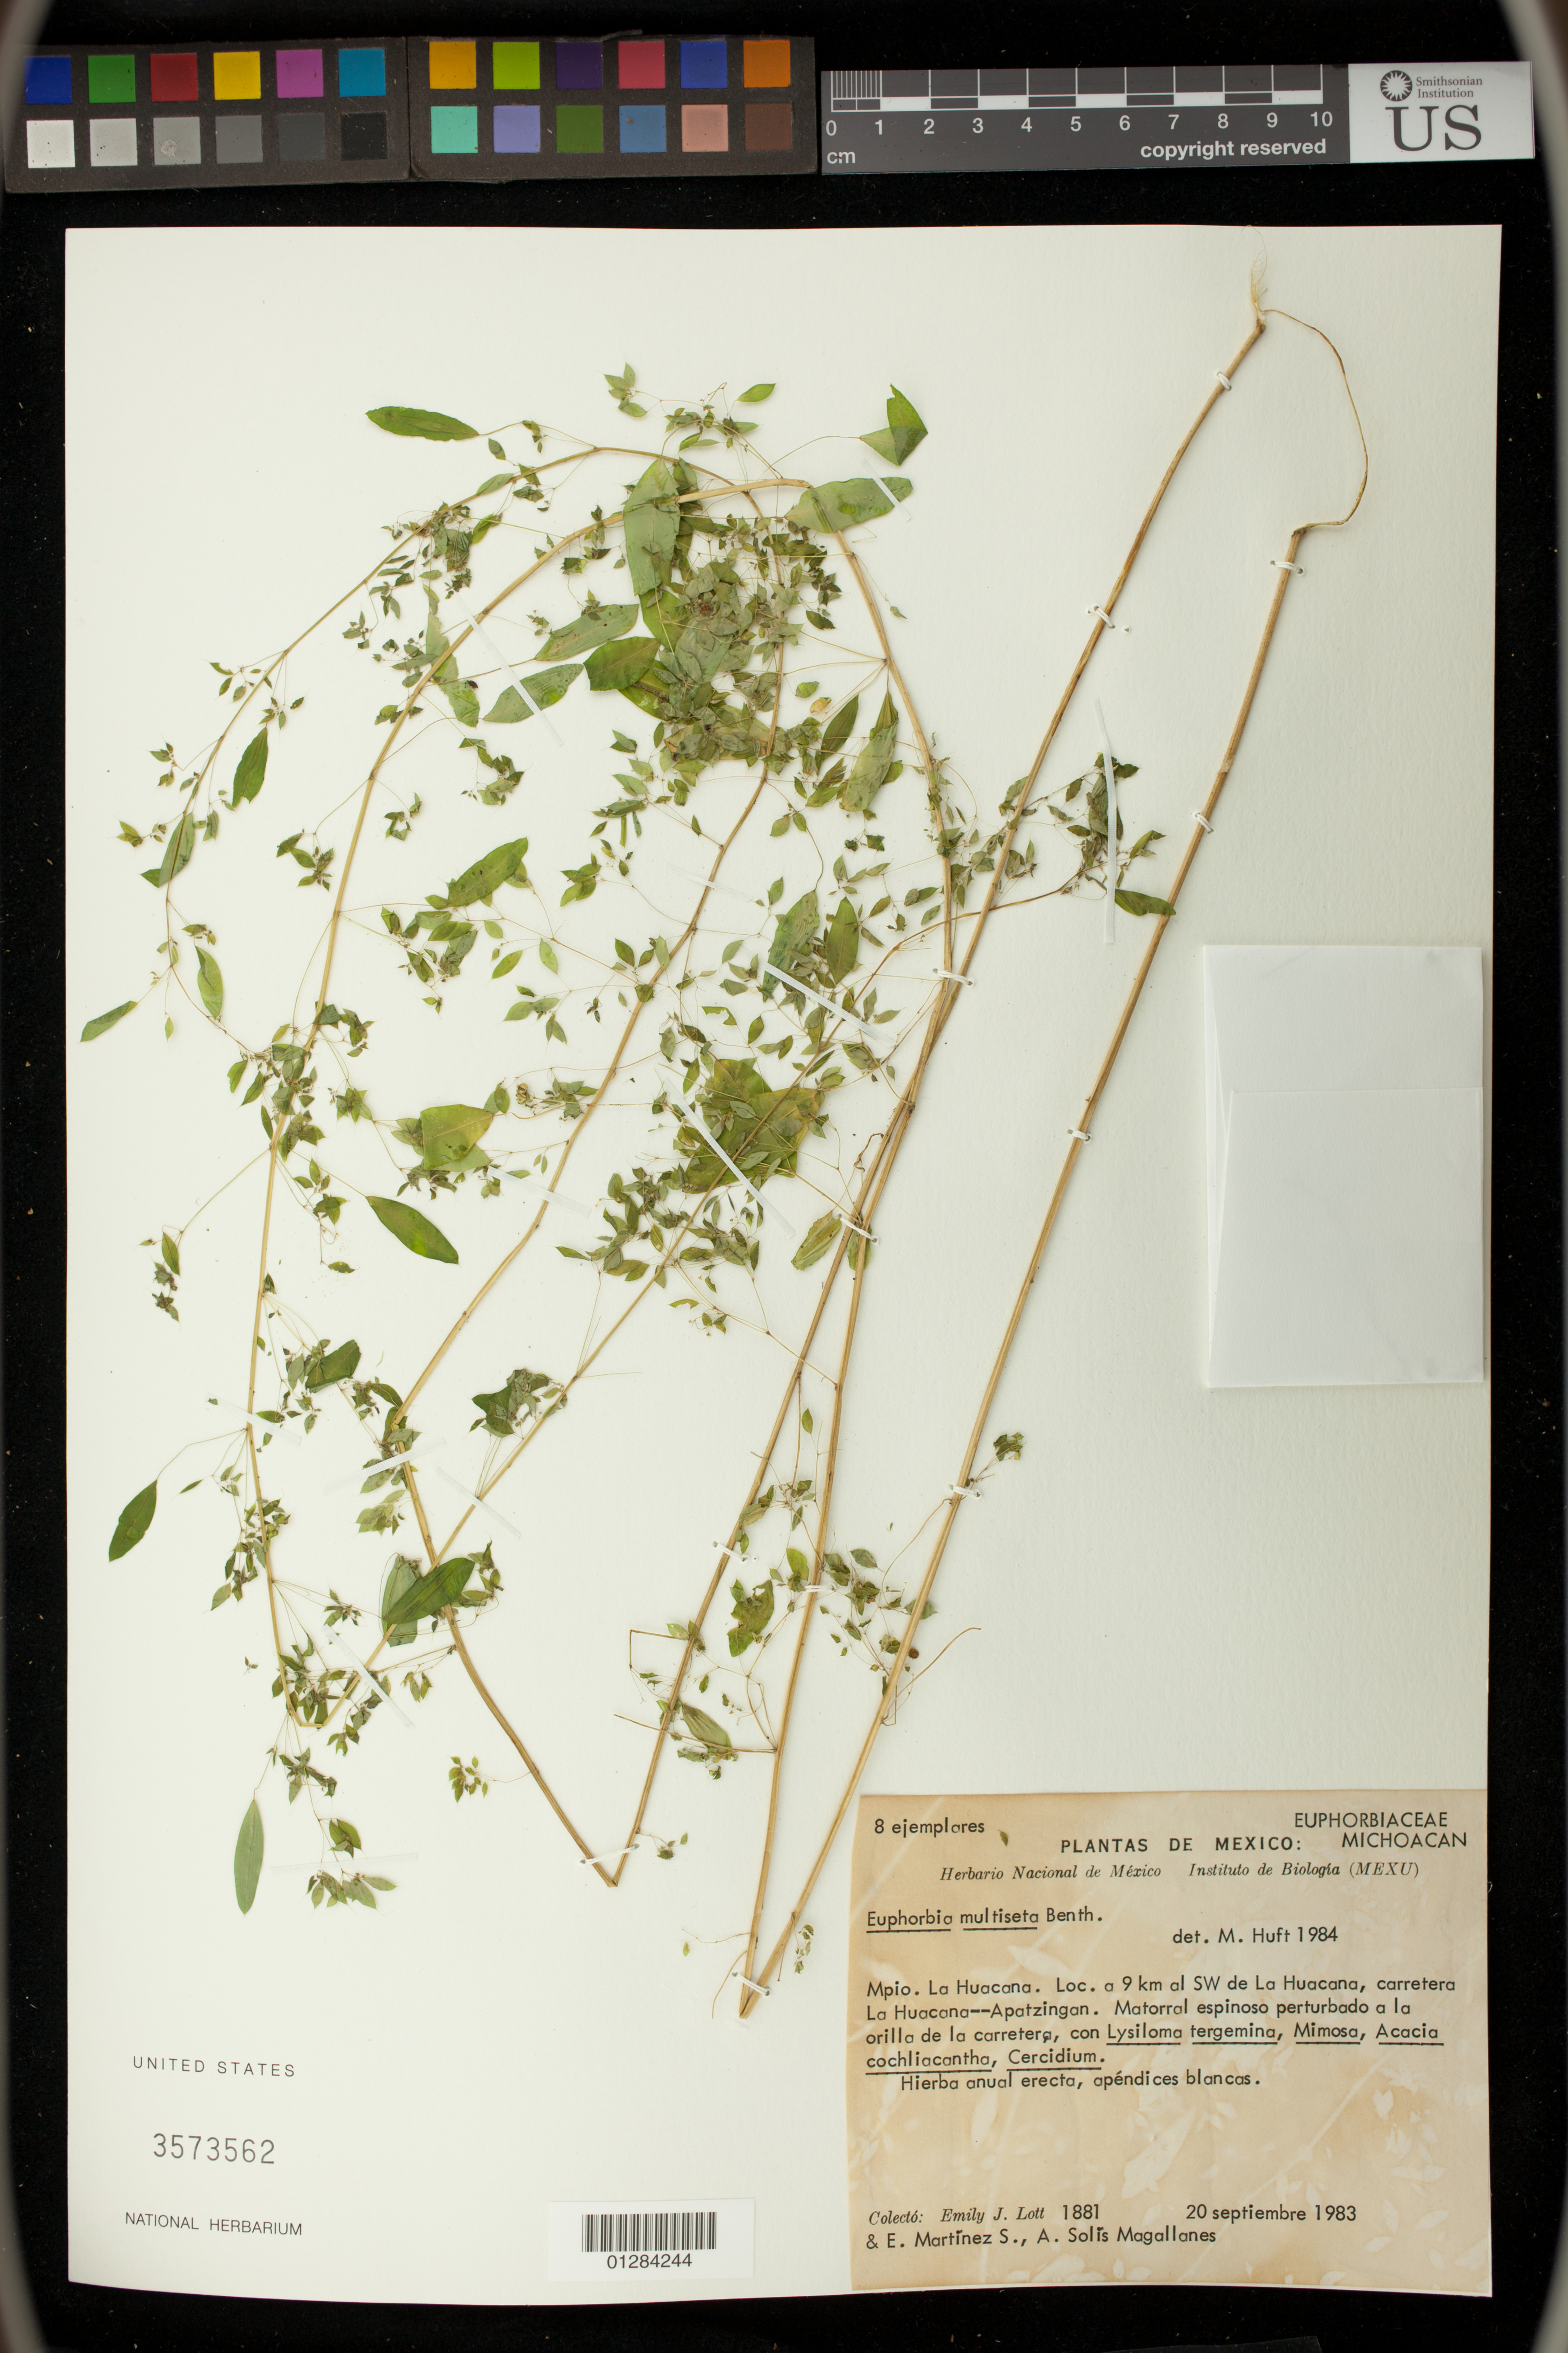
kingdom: Plantae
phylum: Tracheophyta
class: Magnoliopsida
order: Malpighiales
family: Euphorbiaceae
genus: Euphorbia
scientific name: Euphorbia multiseta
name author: Benth.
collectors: E. J. Lott, E. M. Martínez S. & A. Magallanes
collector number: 1881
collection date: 1983-09-20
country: Mexico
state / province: Michoacán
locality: Mpio. La Huacana. Loc. a 9 km al SW de La Huacana, carretera La Huacana Apatzingan.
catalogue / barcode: US 3573562